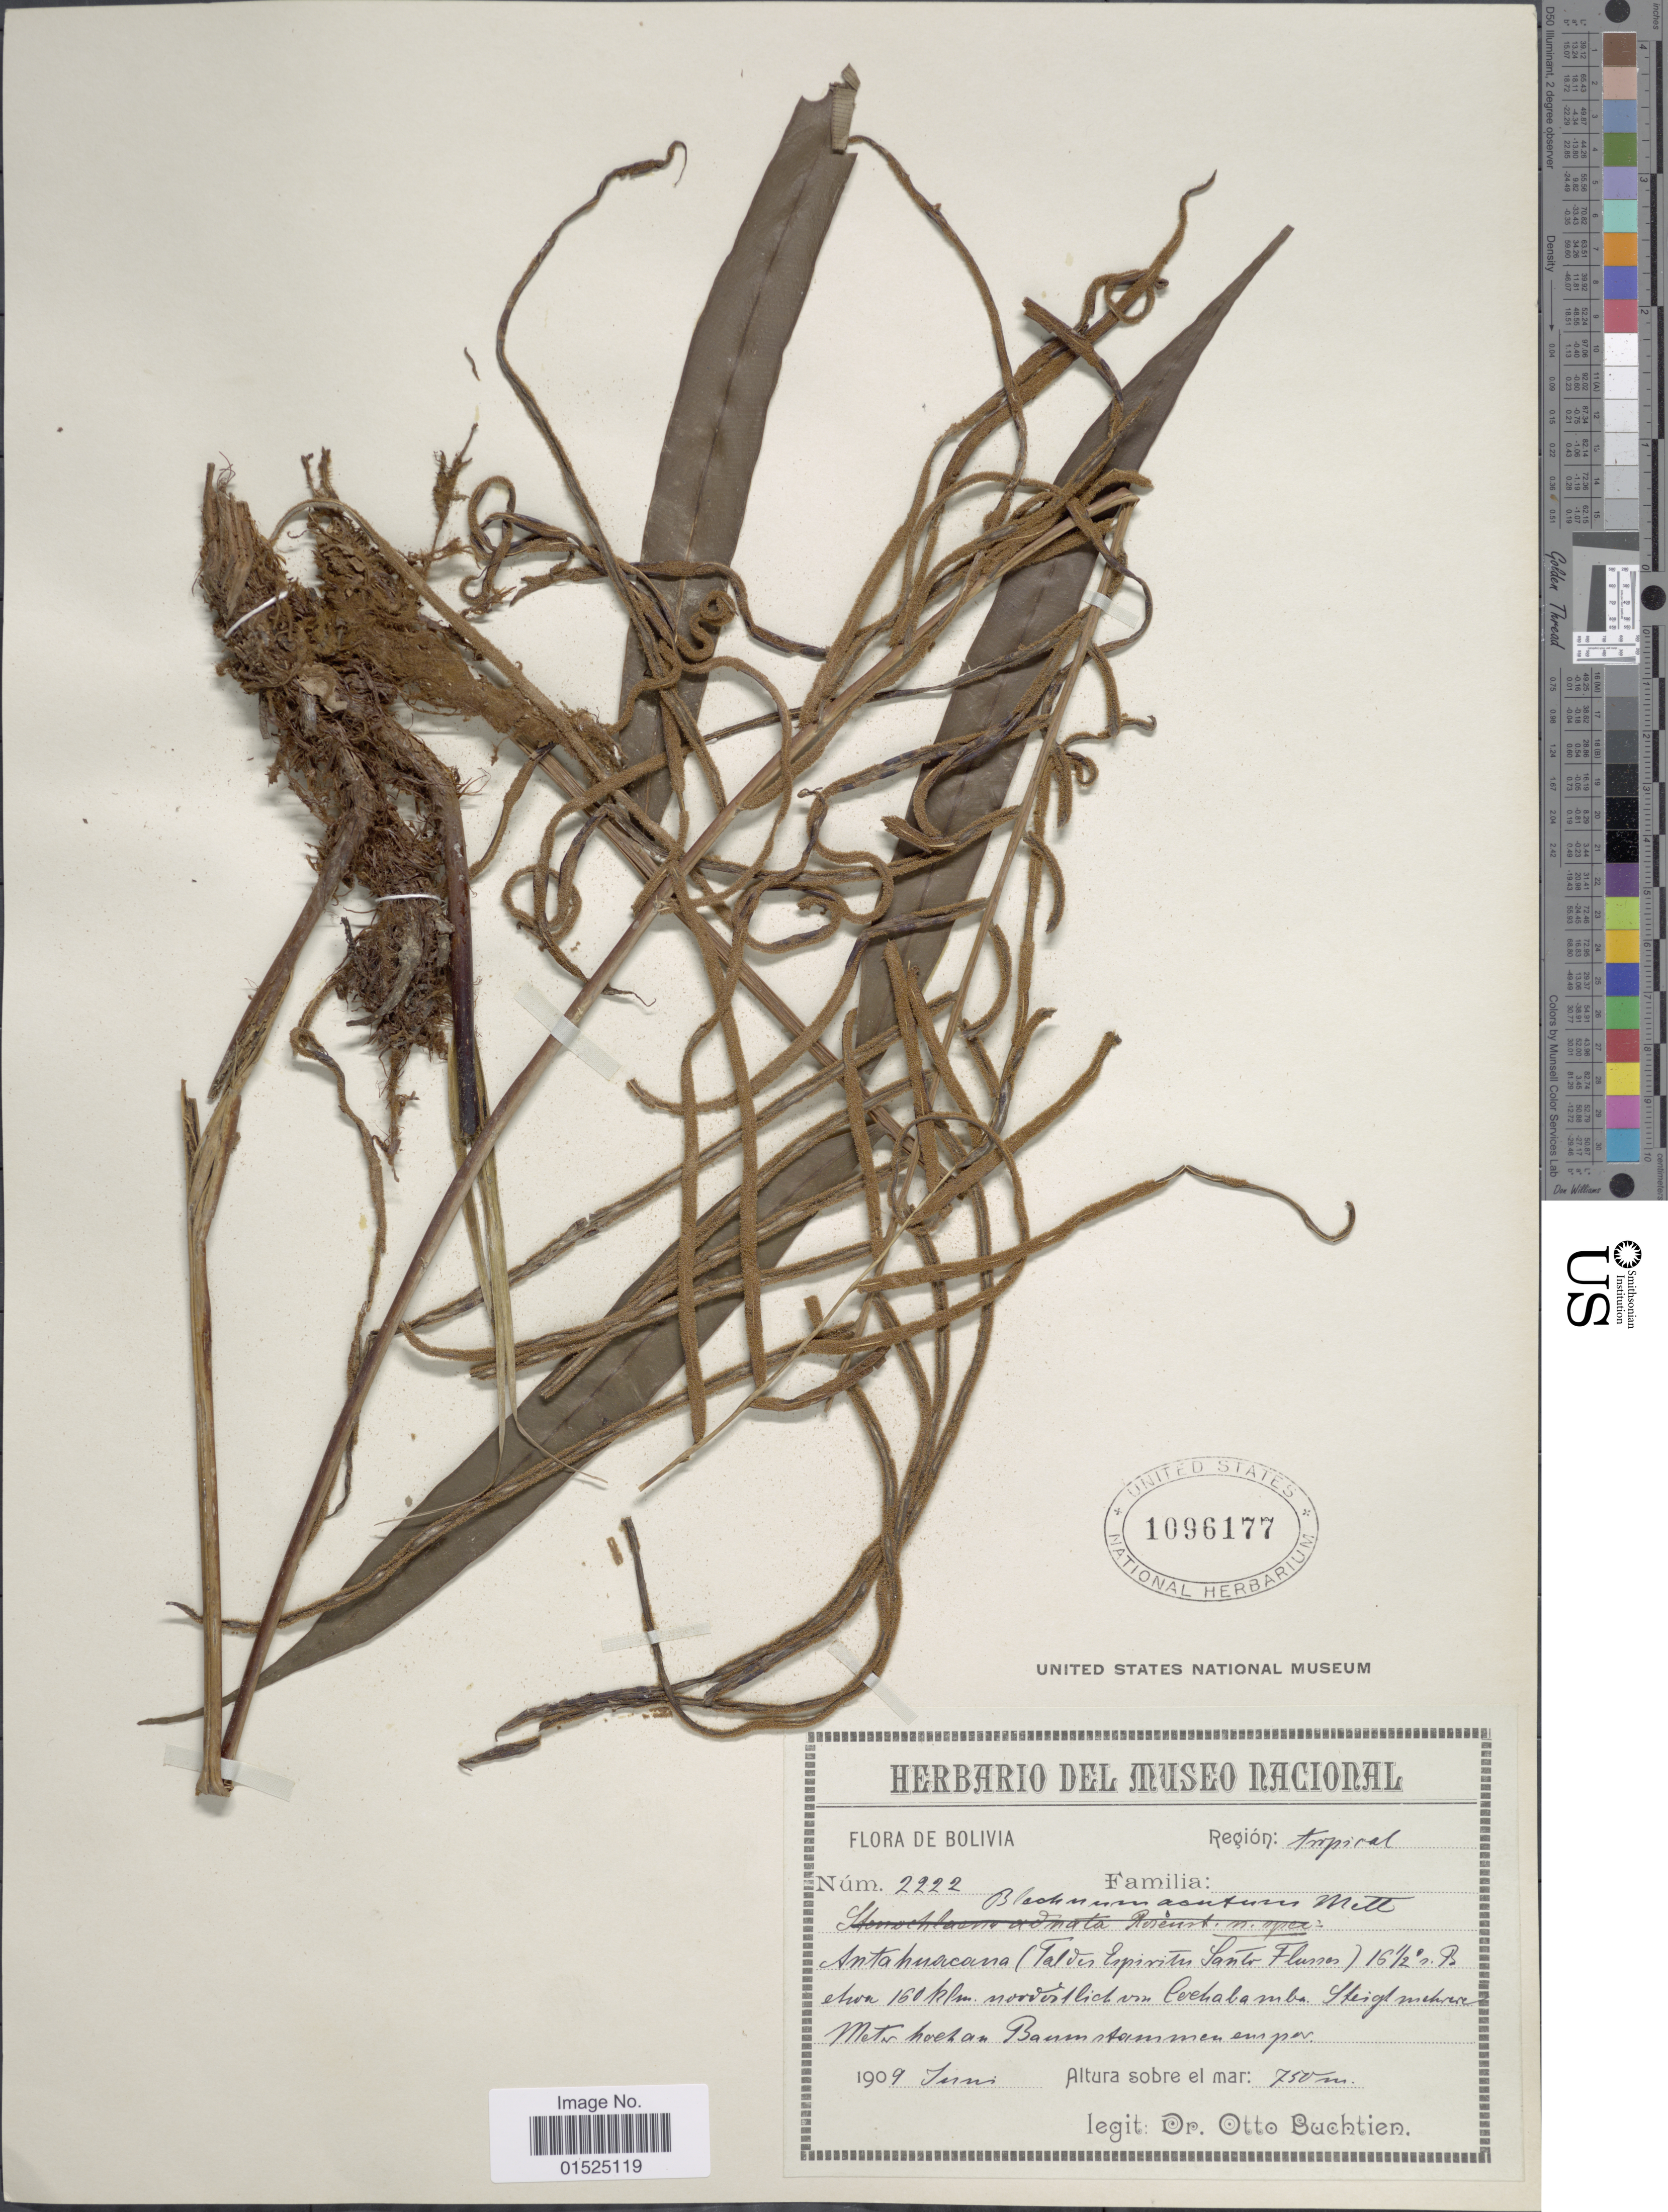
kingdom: Plantae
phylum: Tracheophyta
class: Polypodiopsida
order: Polypodiales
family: Blechnaceae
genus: Blechnum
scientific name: Blechnum acutum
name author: (Desv.) Mett.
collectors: O. Buchtien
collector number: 2222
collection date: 1909-06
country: Bolivia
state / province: Cochabamba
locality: Region Tropical. Antahuacana (Valley of Espiritu Santo River) 160 km N from Cochabamba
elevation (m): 750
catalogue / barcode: US 1096177